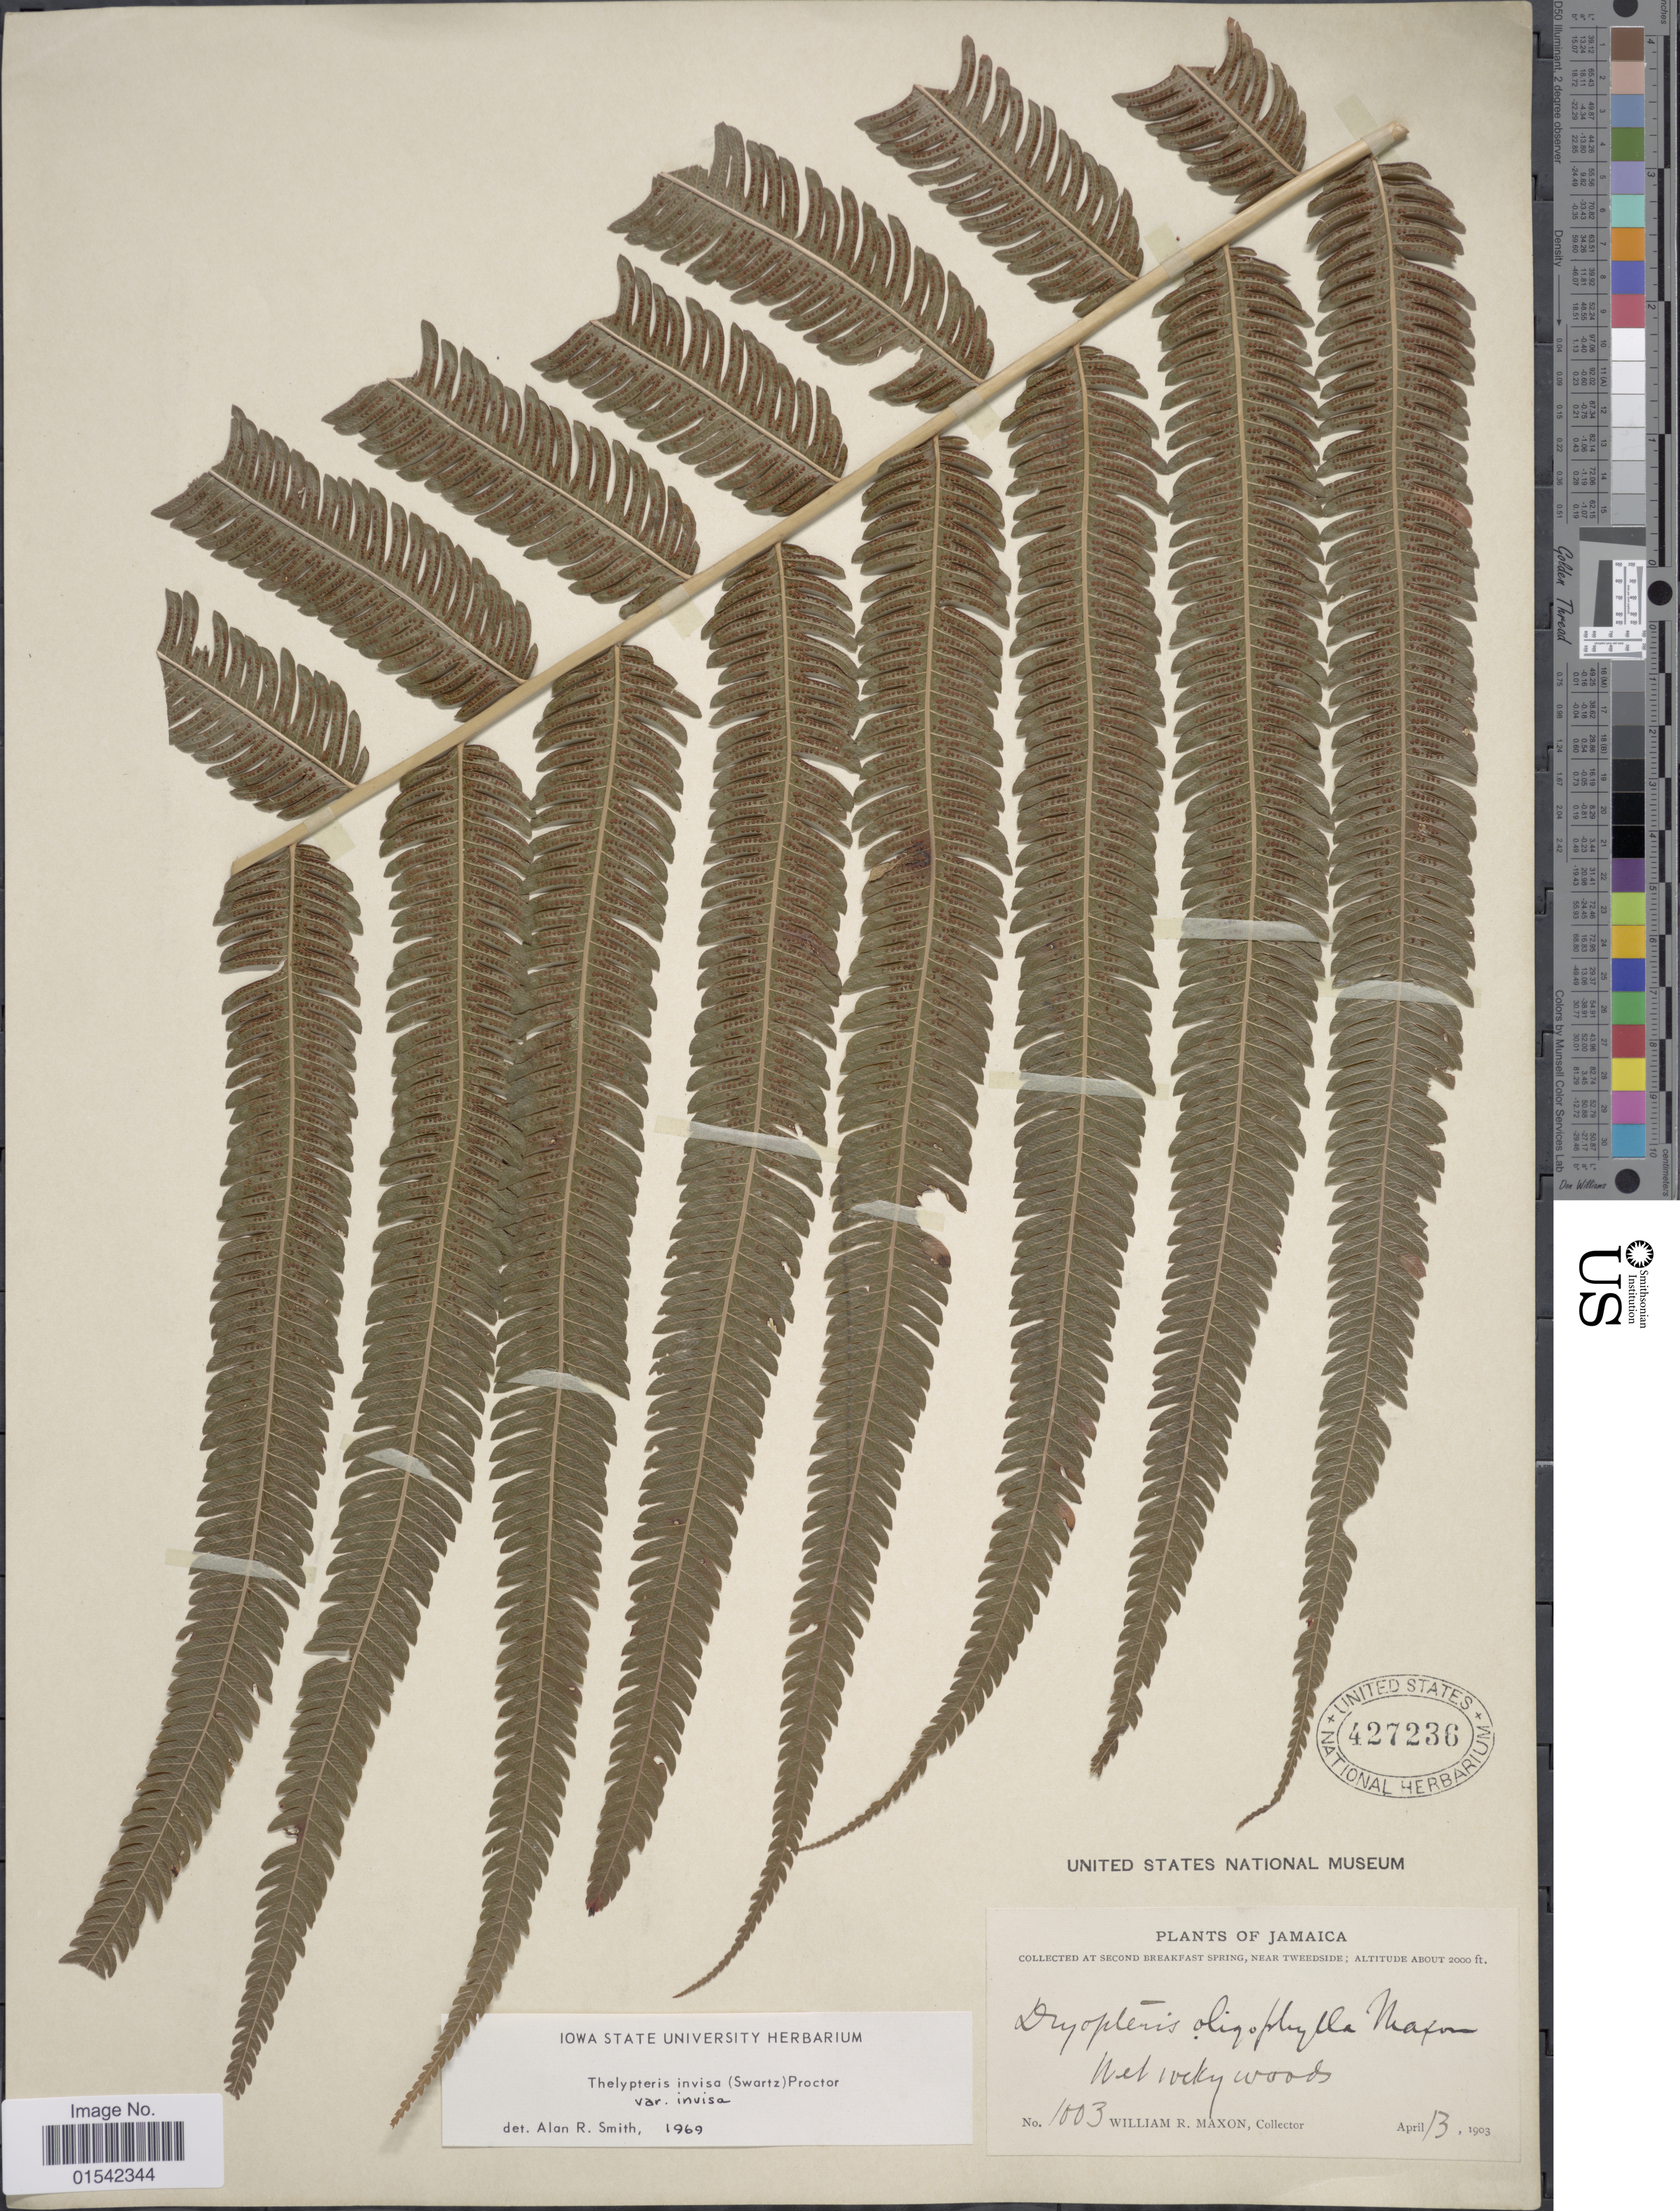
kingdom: Plantae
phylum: Tracheophyta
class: Polypodiopsida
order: Polypodiales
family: Thelypteridaceae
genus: Cyclosorus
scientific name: Cyclosorus grandis (A.R. Sm.) comb. nov., ined 2015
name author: (A.R. Sm.)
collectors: W. R. Maxon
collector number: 1003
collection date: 1903-04-13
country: Jamaica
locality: At second breakfast spring, near tweeside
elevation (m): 610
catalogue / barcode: US 427236